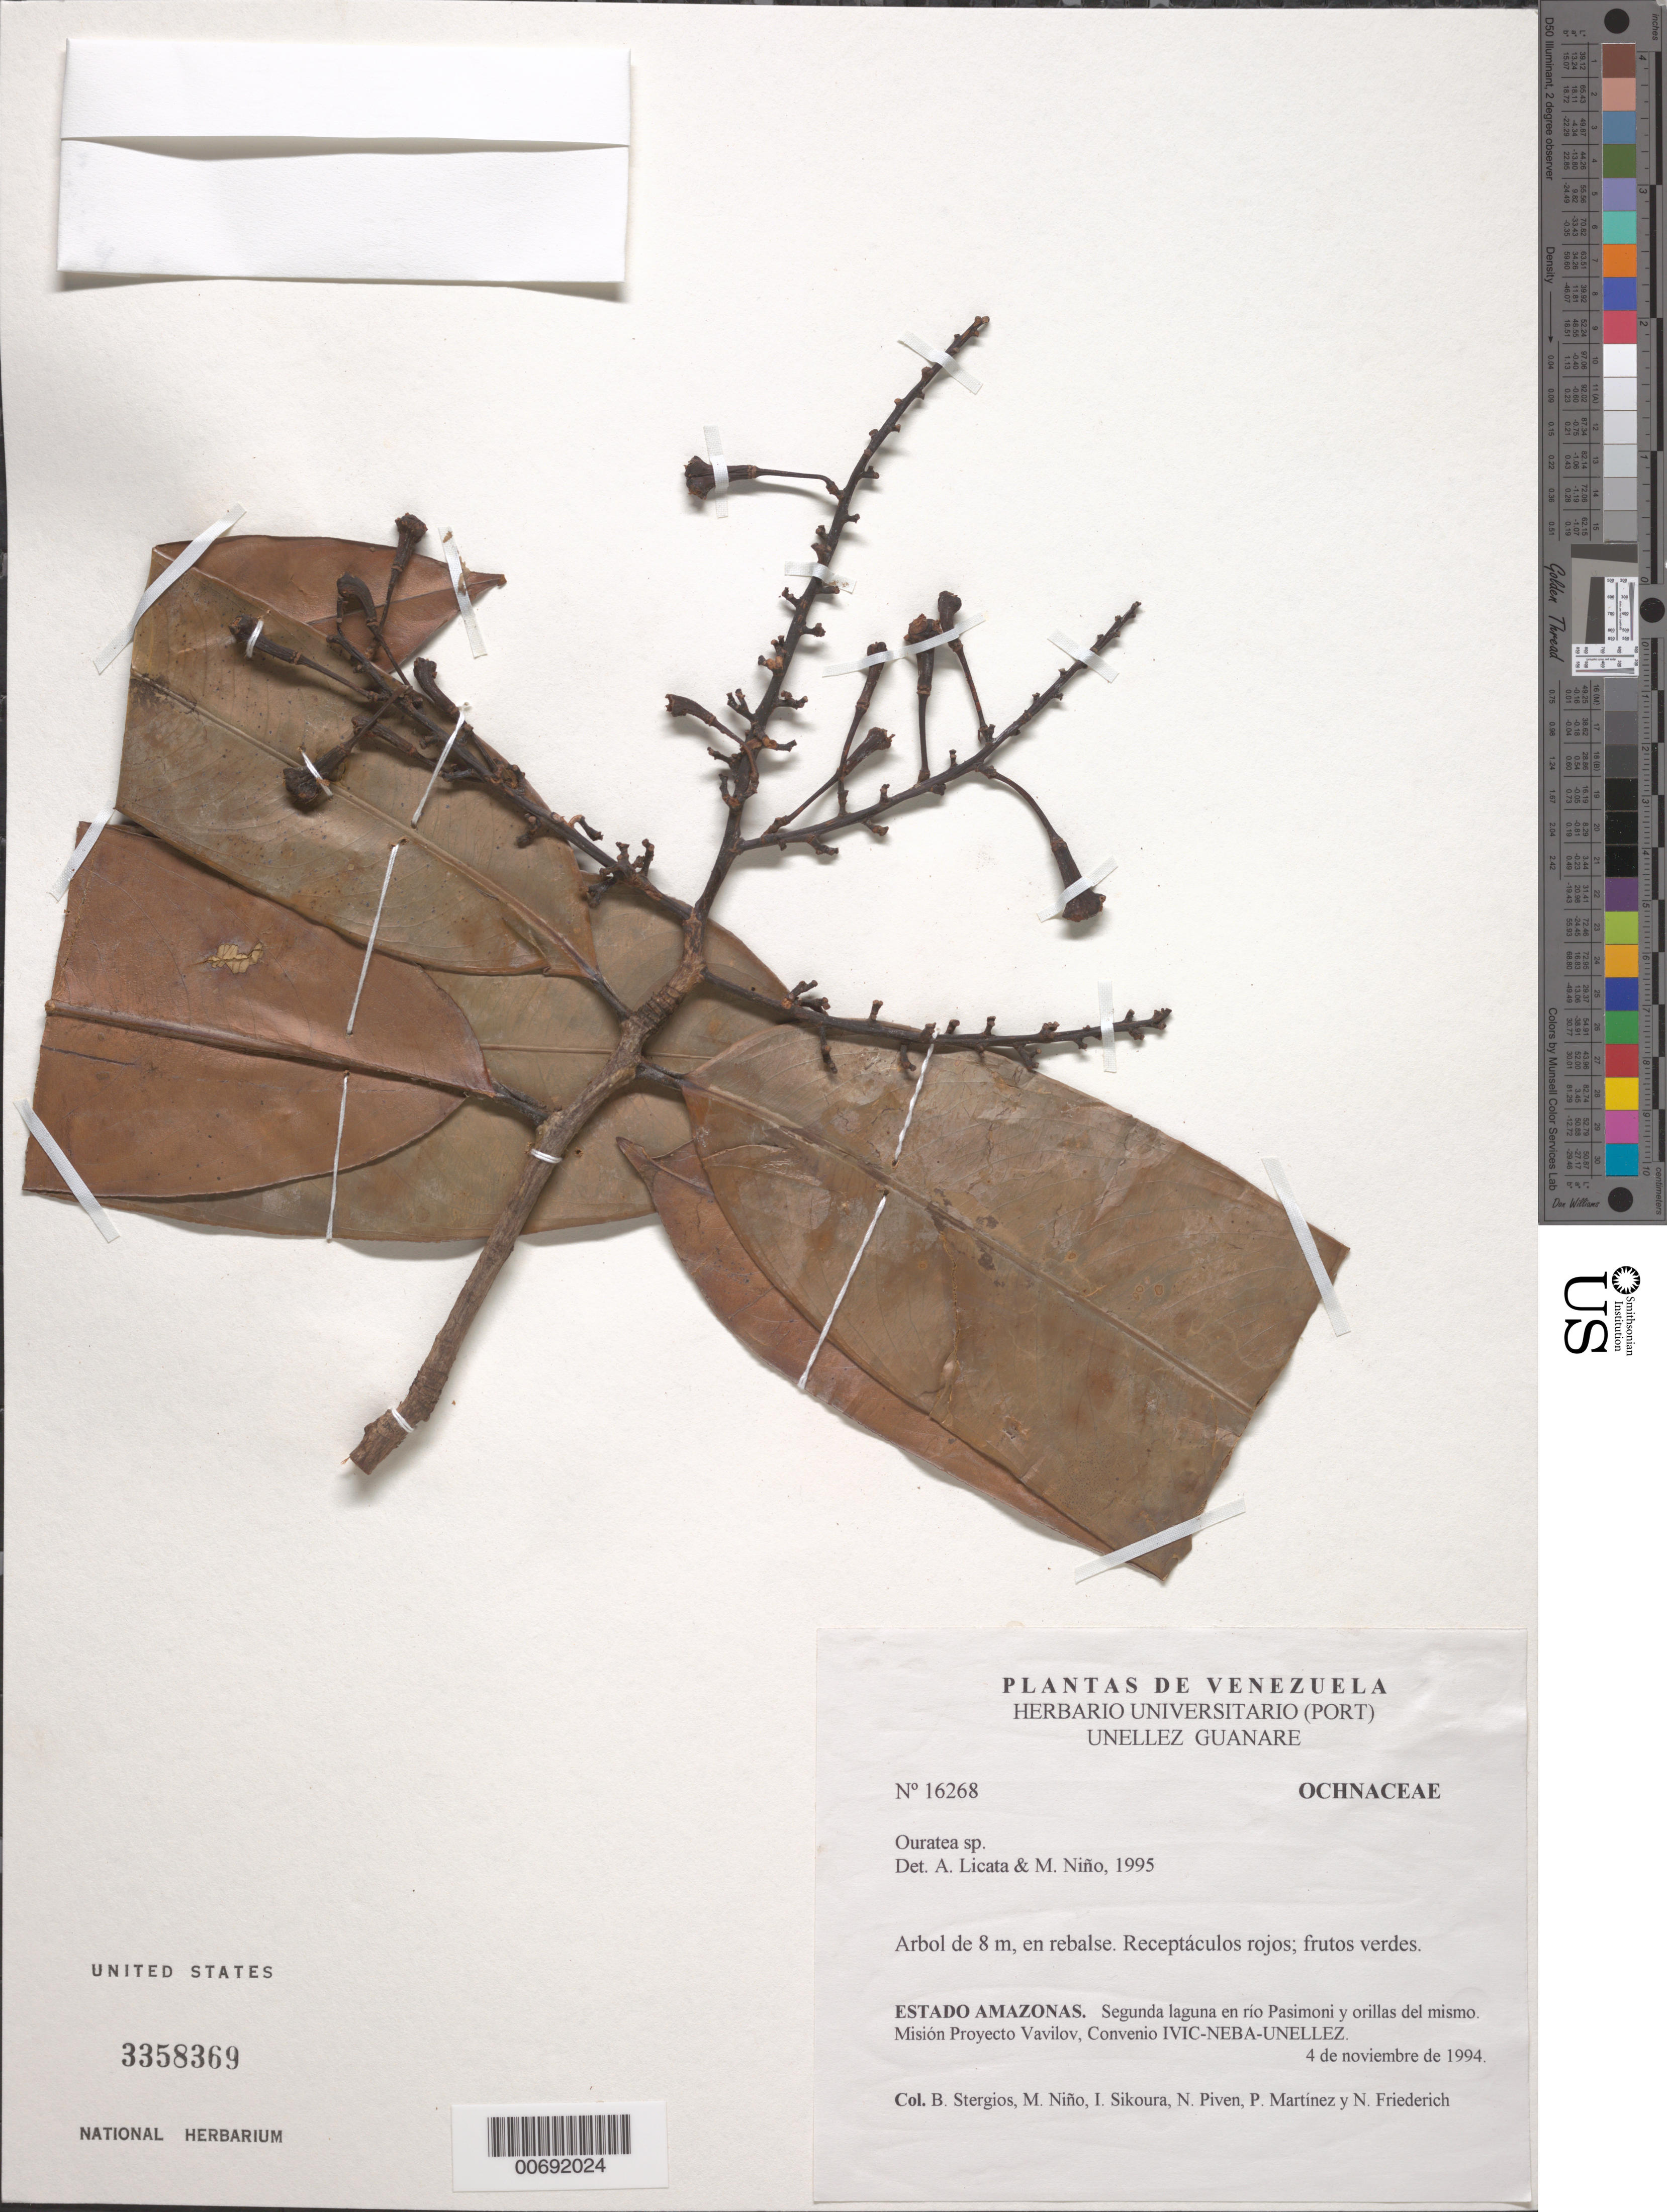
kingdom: Plantae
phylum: Tracheophyta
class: Magnoliopsida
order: Malpighiales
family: Ochnaceae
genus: Ouratea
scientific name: Ouratea sp.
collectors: B. G. Stergios, S. M. Niño, I. Sikoura, N. Piven, P. Martinez & N. Friederich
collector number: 16268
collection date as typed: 4-Nov-94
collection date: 1994-11-04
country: Venezuela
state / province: Amazonas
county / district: Río Negro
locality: Segunda laguna en río Pasimoni y orillas del mismo. Misión Proyecto Vavilov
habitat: Segunda laguna en río y orillas del mismo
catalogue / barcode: US 3358369